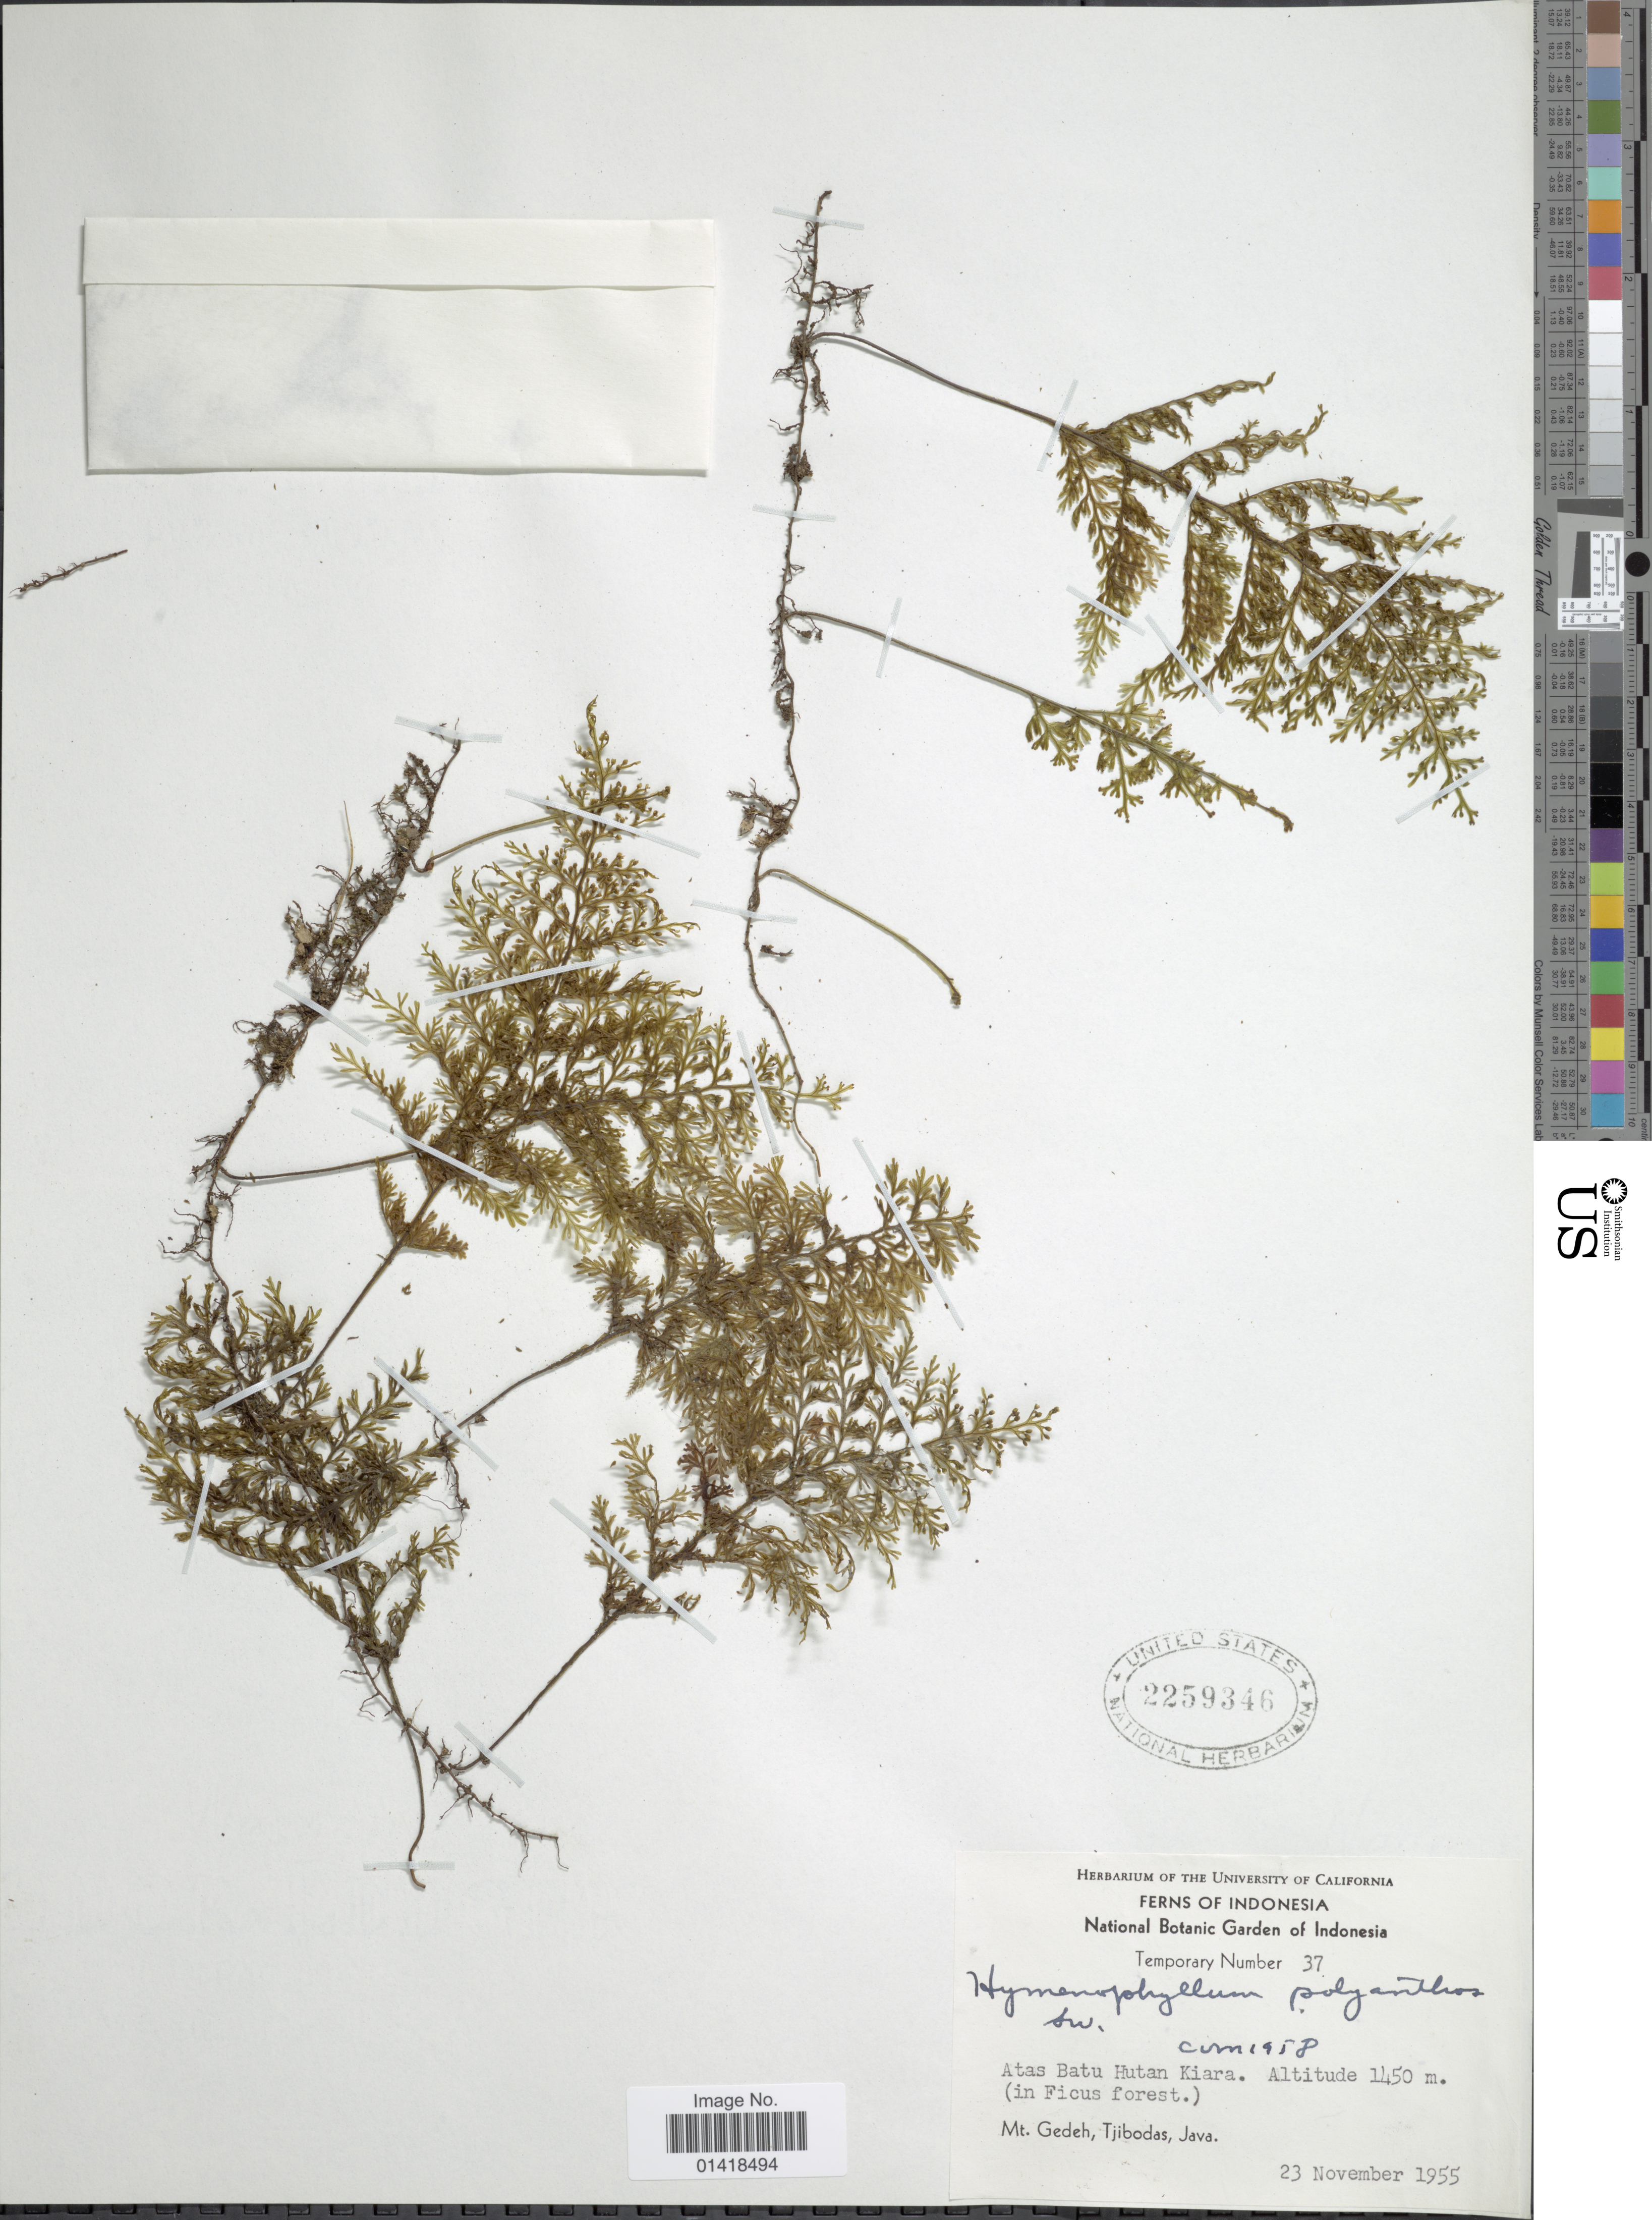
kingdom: Plantae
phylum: Tracheophyta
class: Polypodiopsida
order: Hymenophyllales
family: Hymenophyllaceae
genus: Hymenophyllum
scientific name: Hymenophyllum polyanthos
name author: (Sw.) Sw.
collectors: ex herb. Univ. of California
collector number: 37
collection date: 1955-11-23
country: Indonesia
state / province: Java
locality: Atas Batu Hutan Kiara. Mt. Gedeh, Tjibodas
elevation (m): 1450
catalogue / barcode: US 2259346